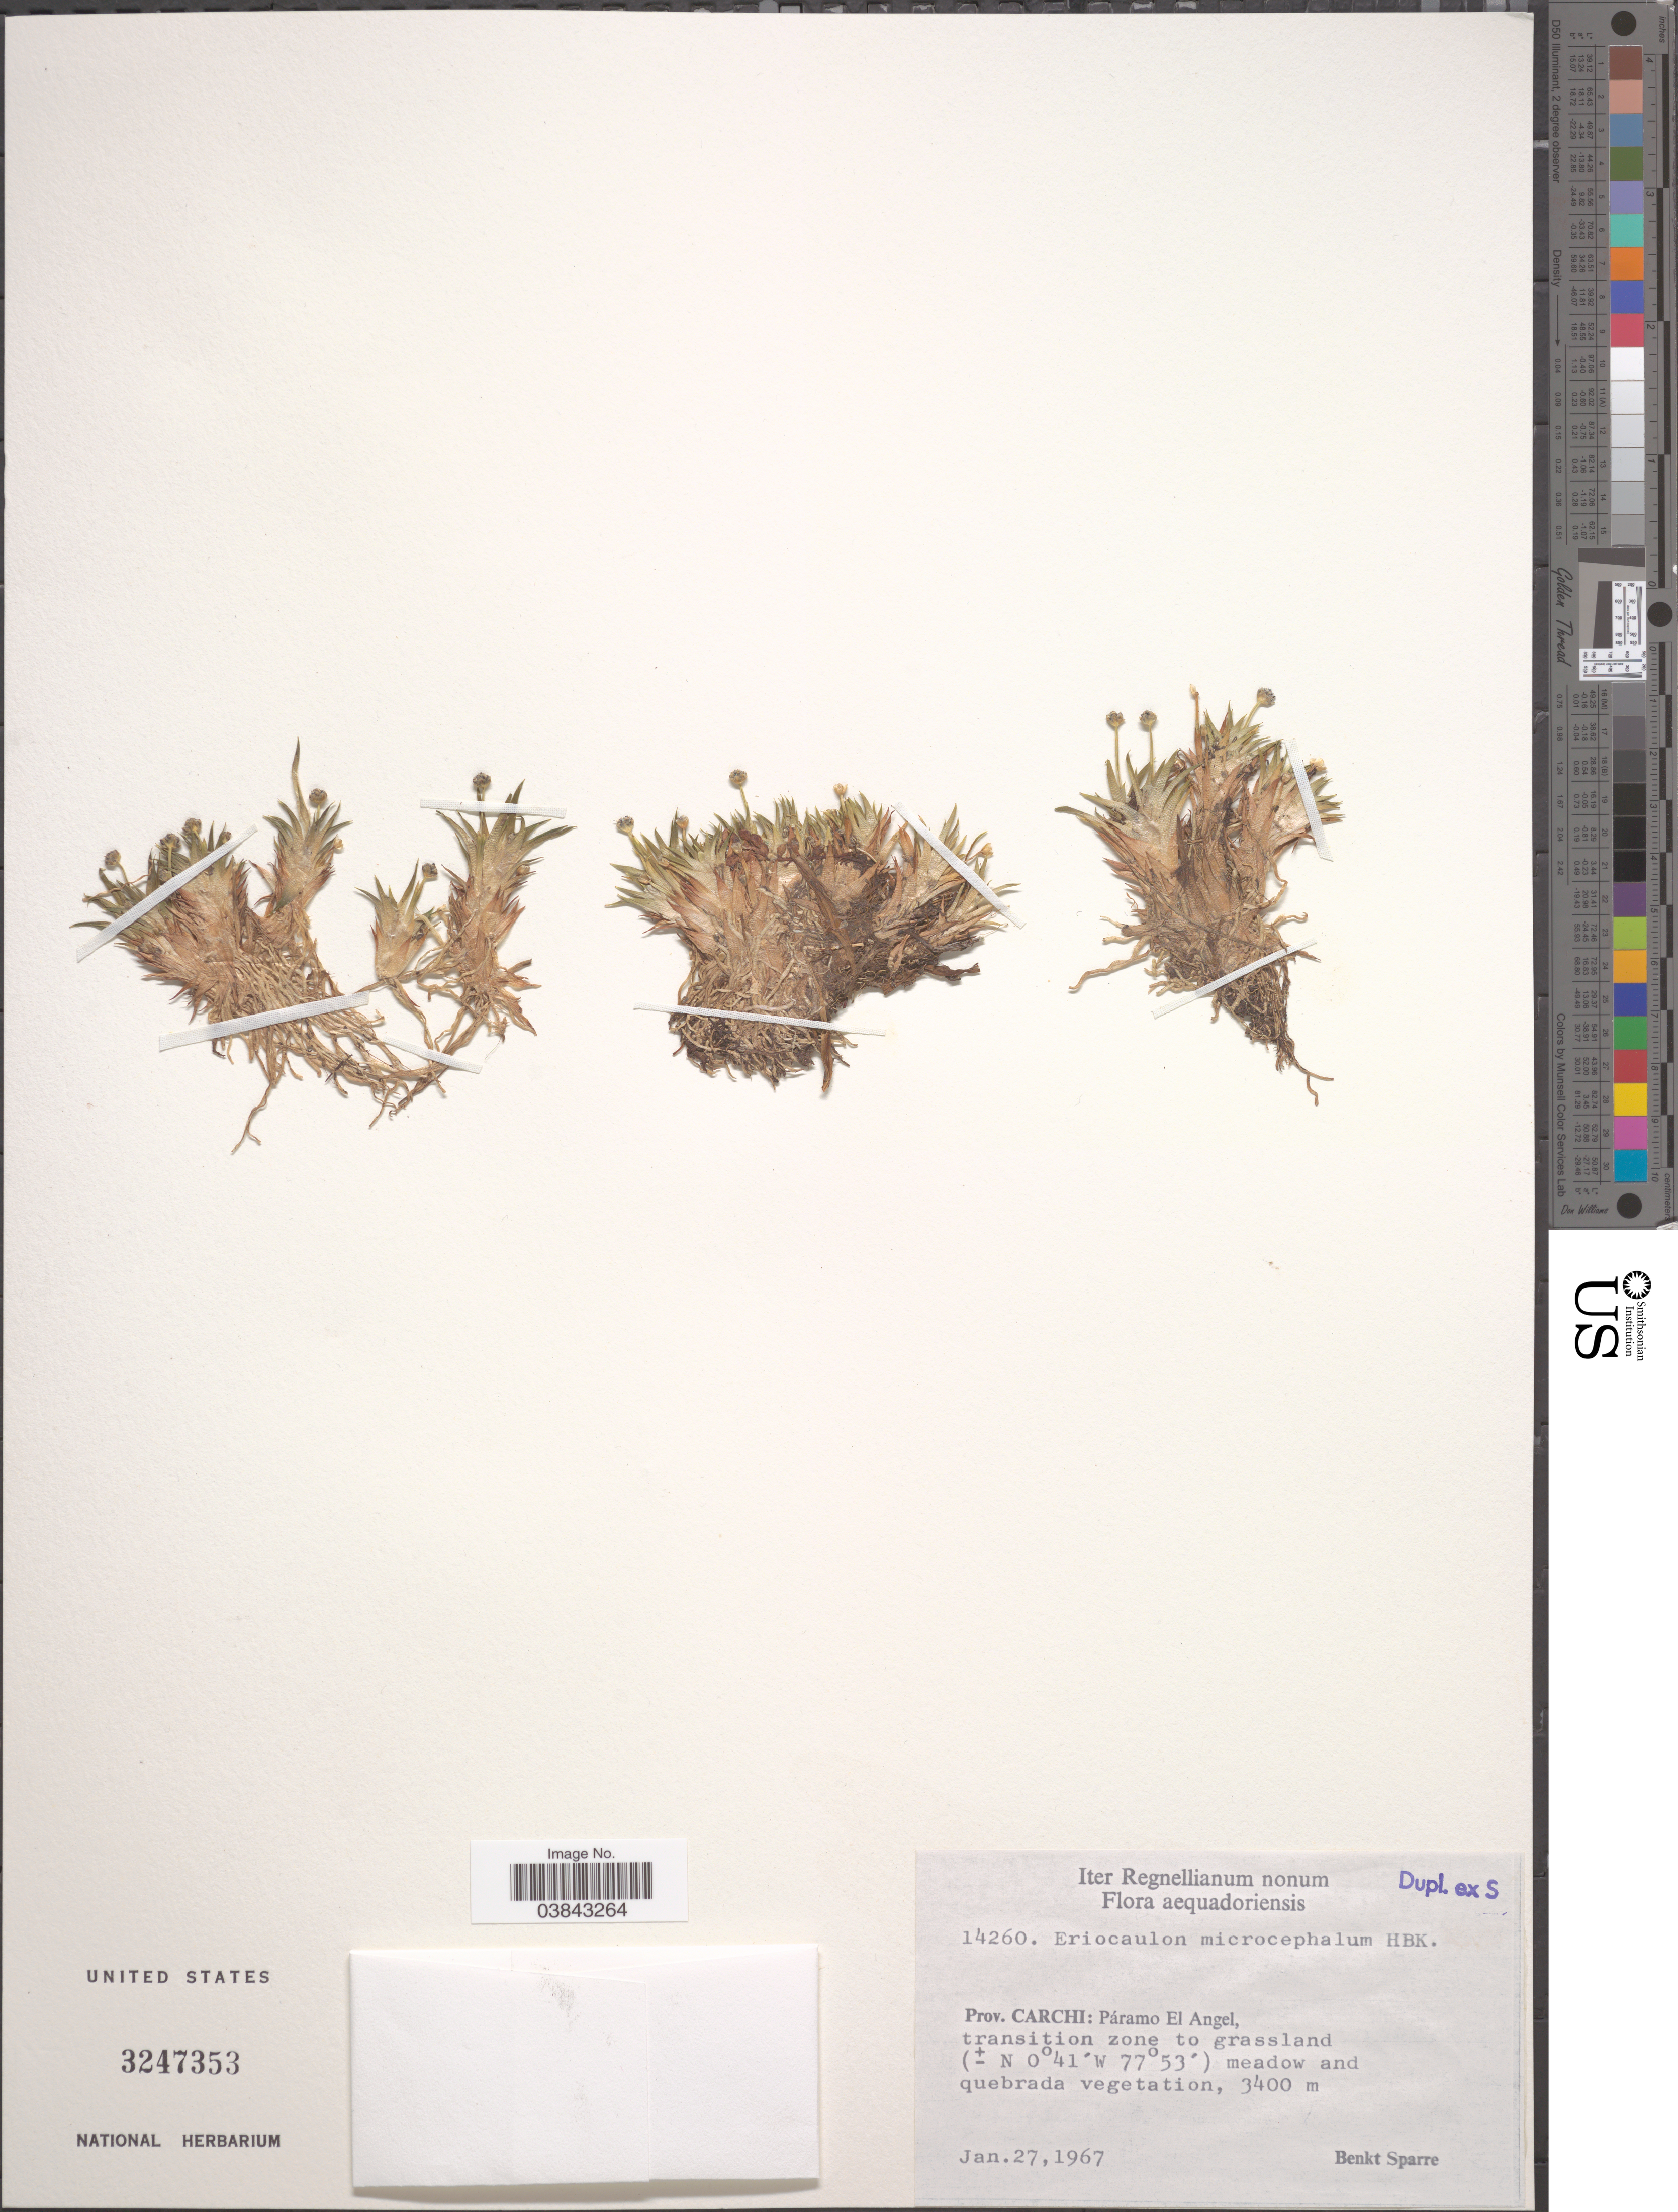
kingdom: Plantae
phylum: Tracheophyta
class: Liliopsida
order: Poales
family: Eriocaulaceae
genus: Eriocaulon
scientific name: Eriocaulon microcephalum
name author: Kunth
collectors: B. Sparre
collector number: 14260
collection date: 1967-01-27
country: Ecuador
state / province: Carchi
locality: Aequadoriensis. Páramo El Angel, transition zone to grassland.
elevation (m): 3400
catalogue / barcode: US 3247353